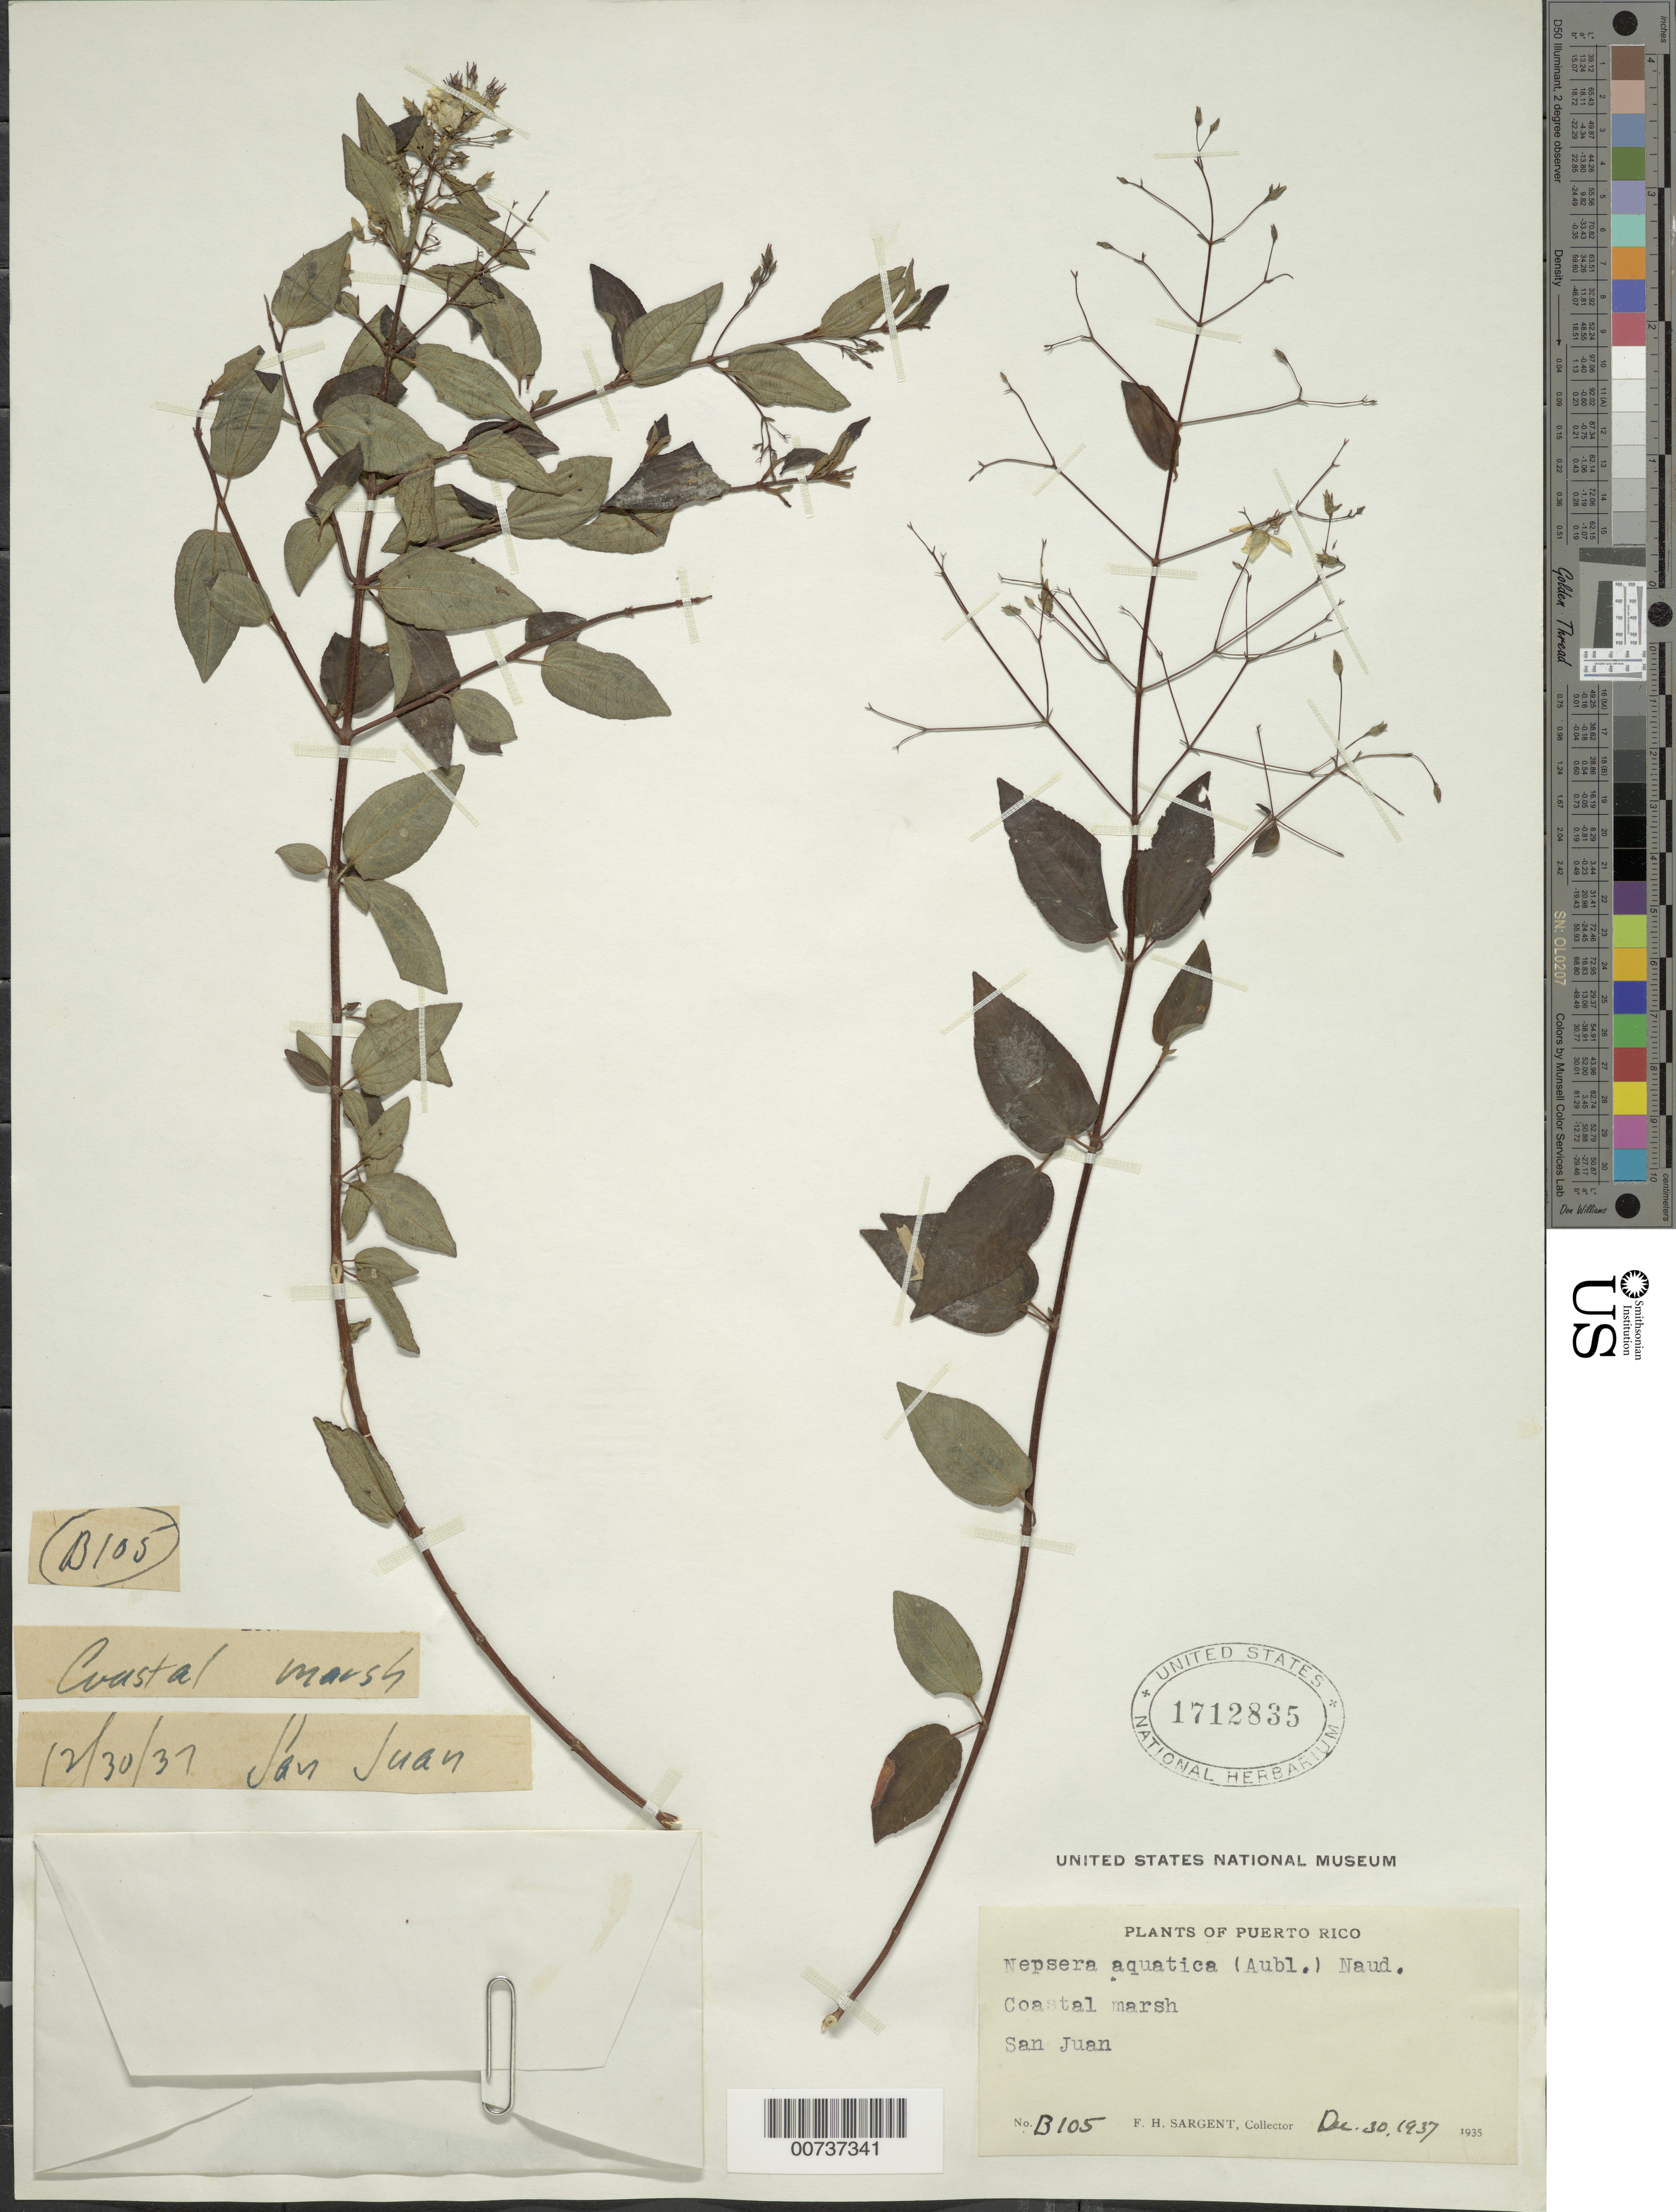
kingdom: Plantae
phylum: Tracheophyta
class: Magnoliopsida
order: Myrtales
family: Melastomataceae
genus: Nepsera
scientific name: Nepsera aquatica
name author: (Aubl.) Naudin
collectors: F. H. Sargent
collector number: B105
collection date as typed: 30 Dec 1937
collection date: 1937-12-30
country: Puerto Rico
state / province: San Juan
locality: San Juan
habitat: Coastal marsh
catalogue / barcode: US 1712835